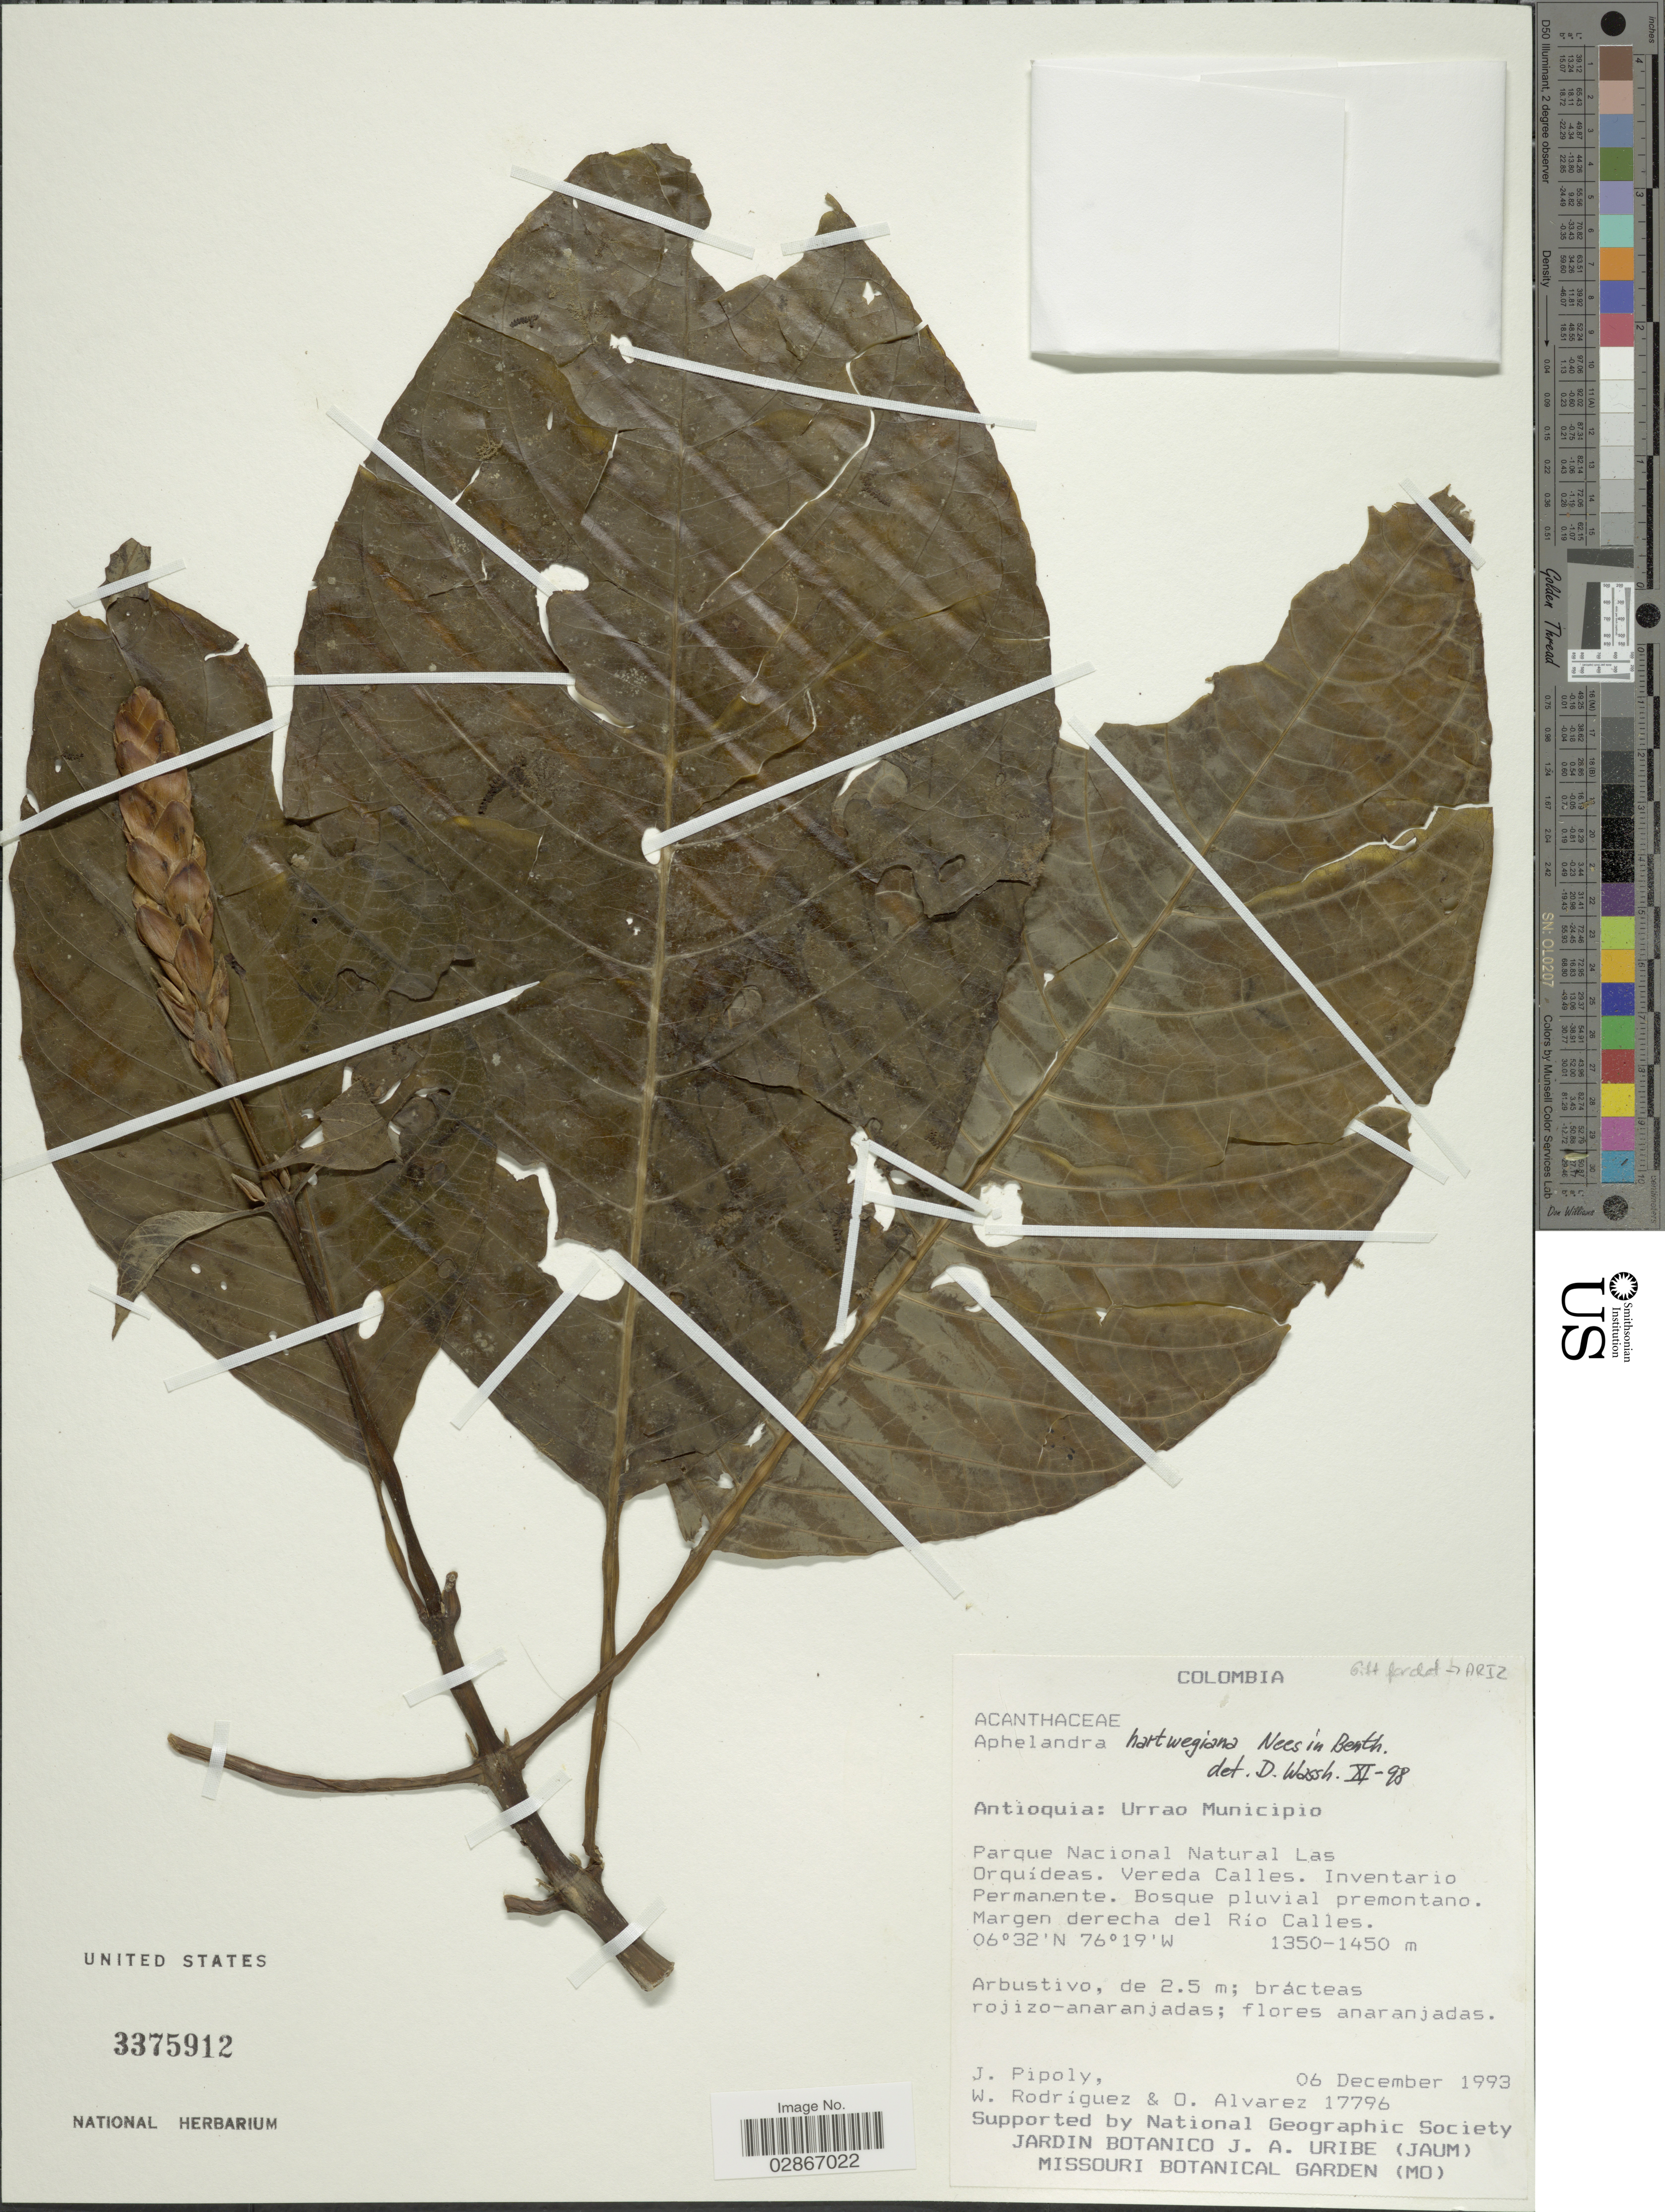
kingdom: Plantae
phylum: Tracheophyta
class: Magnoliopsida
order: Lamiales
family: Acanthaceae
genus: Aphelandra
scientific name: Aphelandra hartwegiana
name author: Nees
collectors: J. J. Pipoly, W. Rodriguez & O. Alvarez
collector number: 17796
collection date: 1993-12-06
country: Colombia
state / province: Antioquia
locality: Urrao Municipio. Parque Nacional Natural Las Orquídeas. Vereda Calles. Margen derecha del Río Calles.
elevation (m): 1350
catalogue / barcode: US 3375912